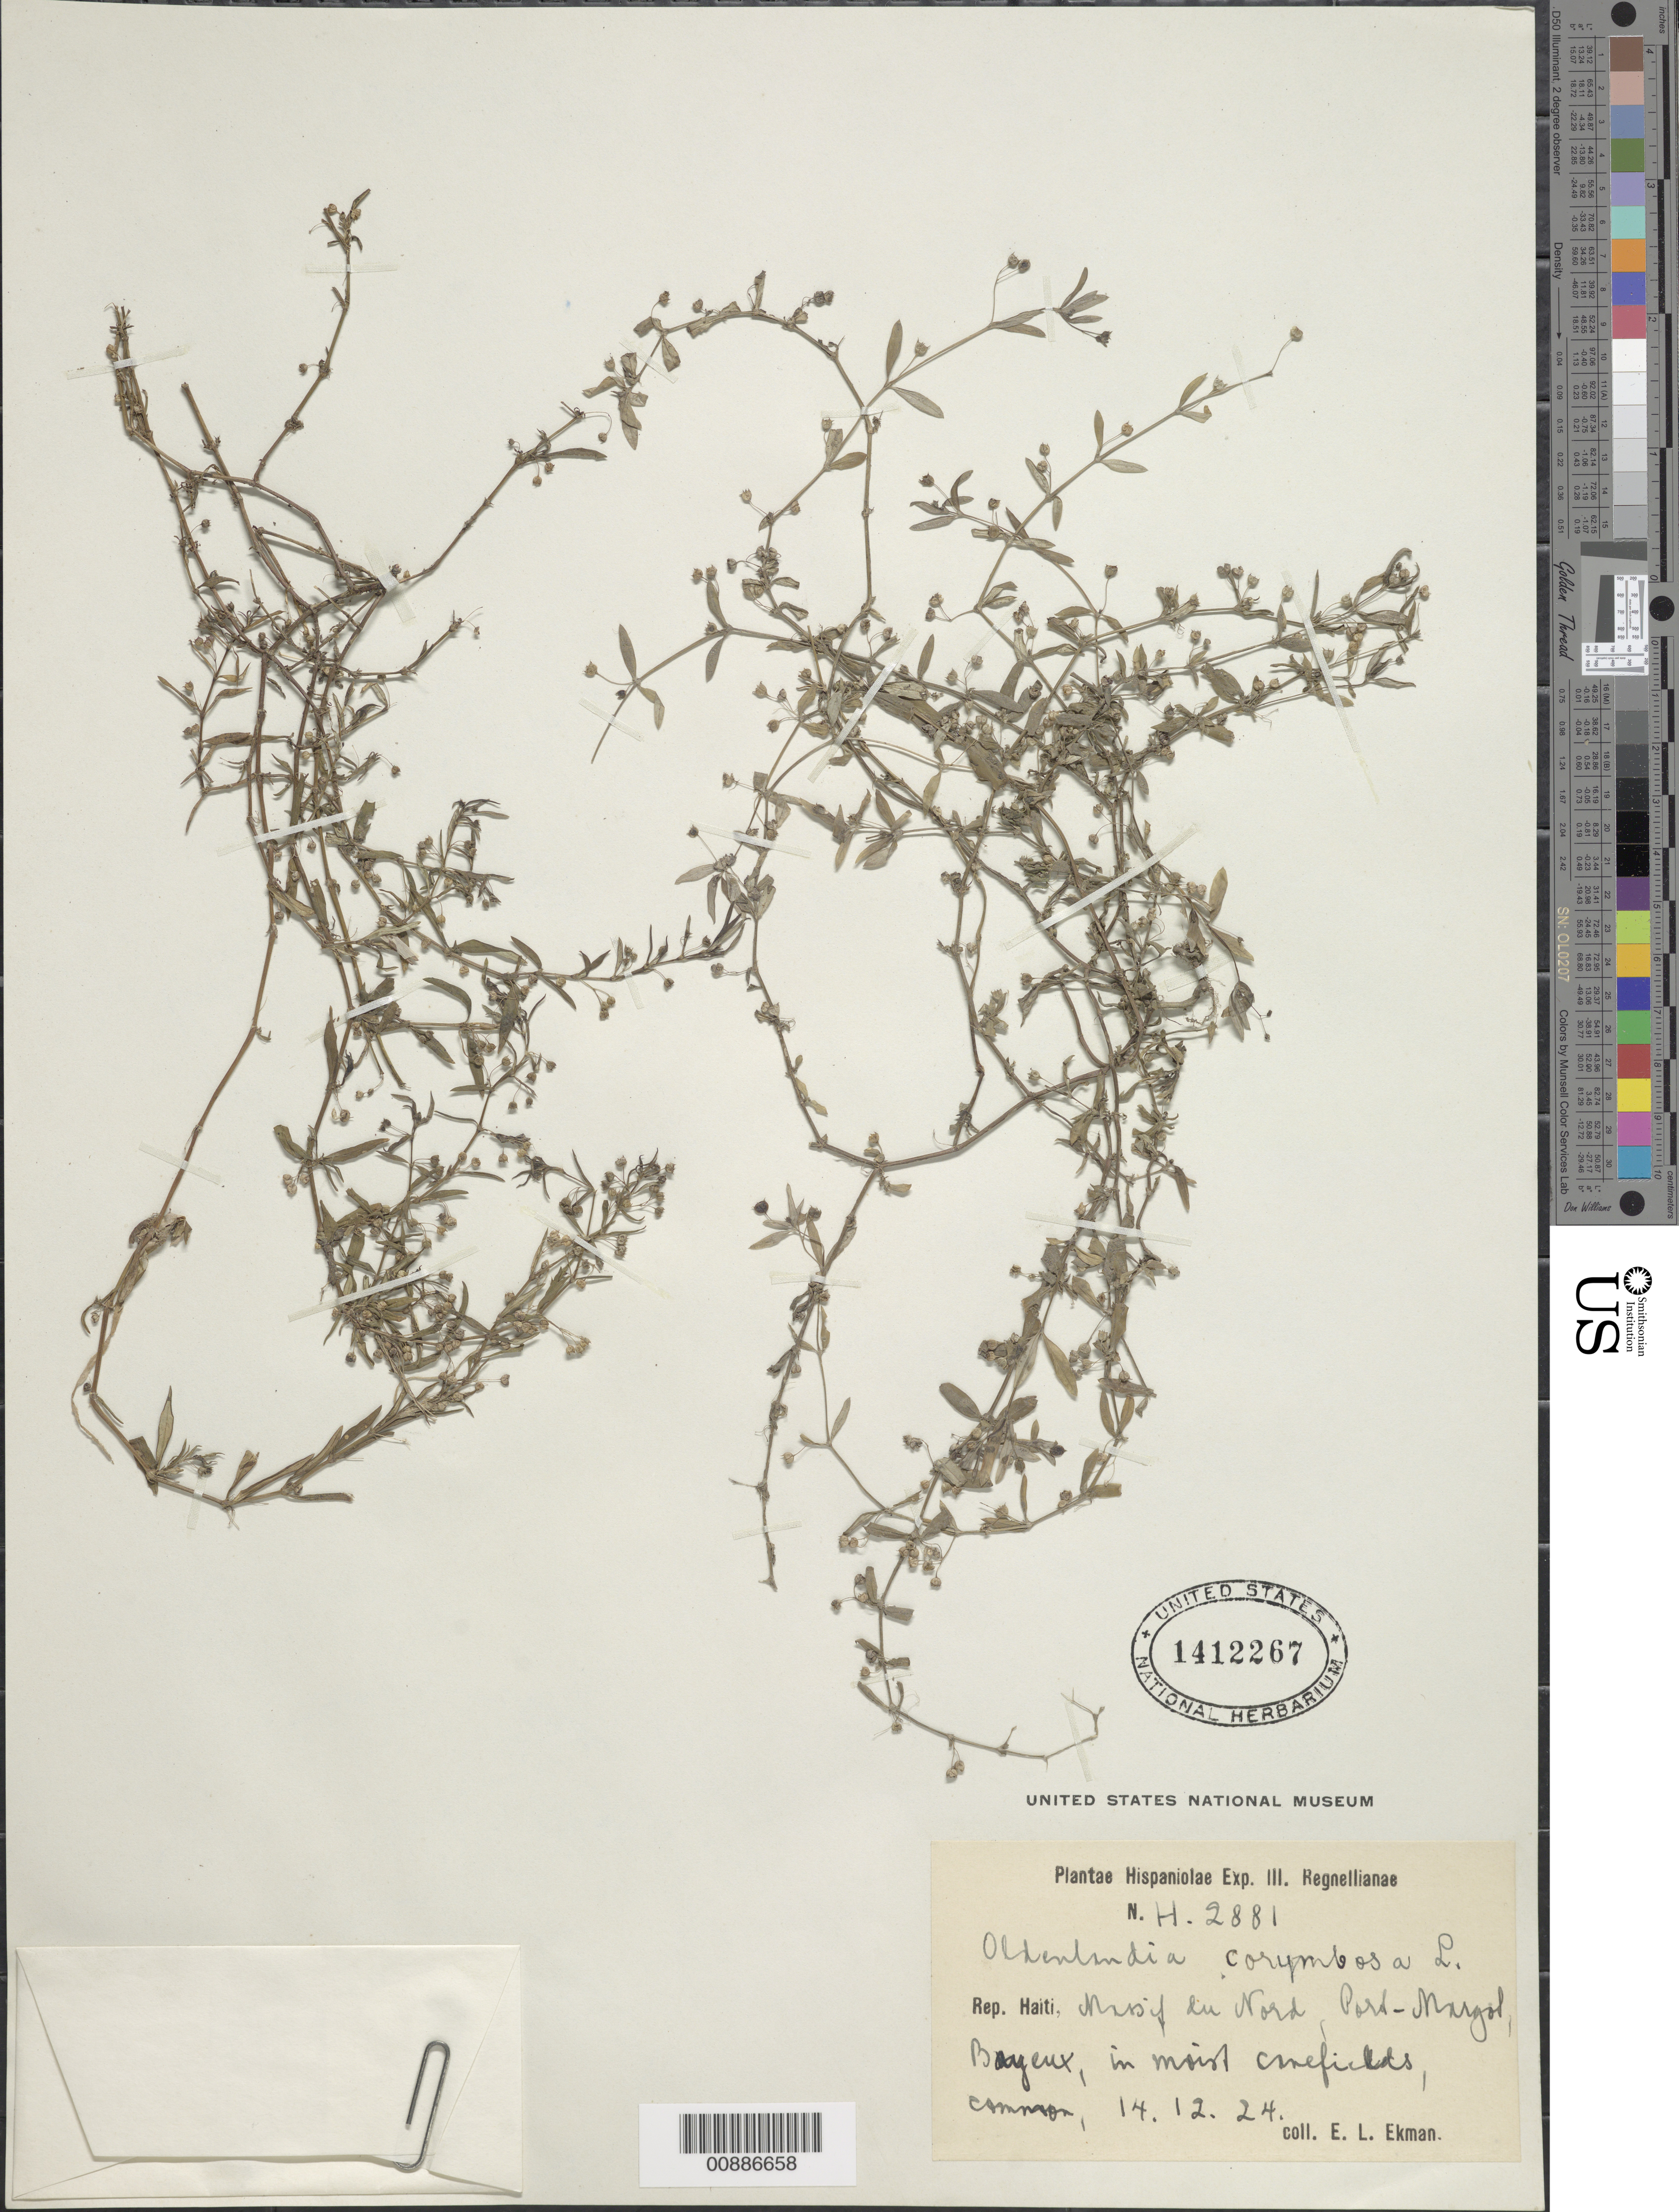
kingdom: Plantae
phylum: Tracheophyta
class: Magnoliopsida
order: Gentianales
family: Rubiaceae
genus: Oldenlandia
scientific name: Oldenlandia corymbosa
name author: L.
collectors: E. L. Ekman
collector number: H. 2881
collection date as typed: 14 Dec 1924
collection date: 1924-12-14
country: Haiti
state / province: Nord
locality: Massif du Nord, Port Margol Bayeux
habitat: In moist canefields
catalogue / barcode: US 1412267